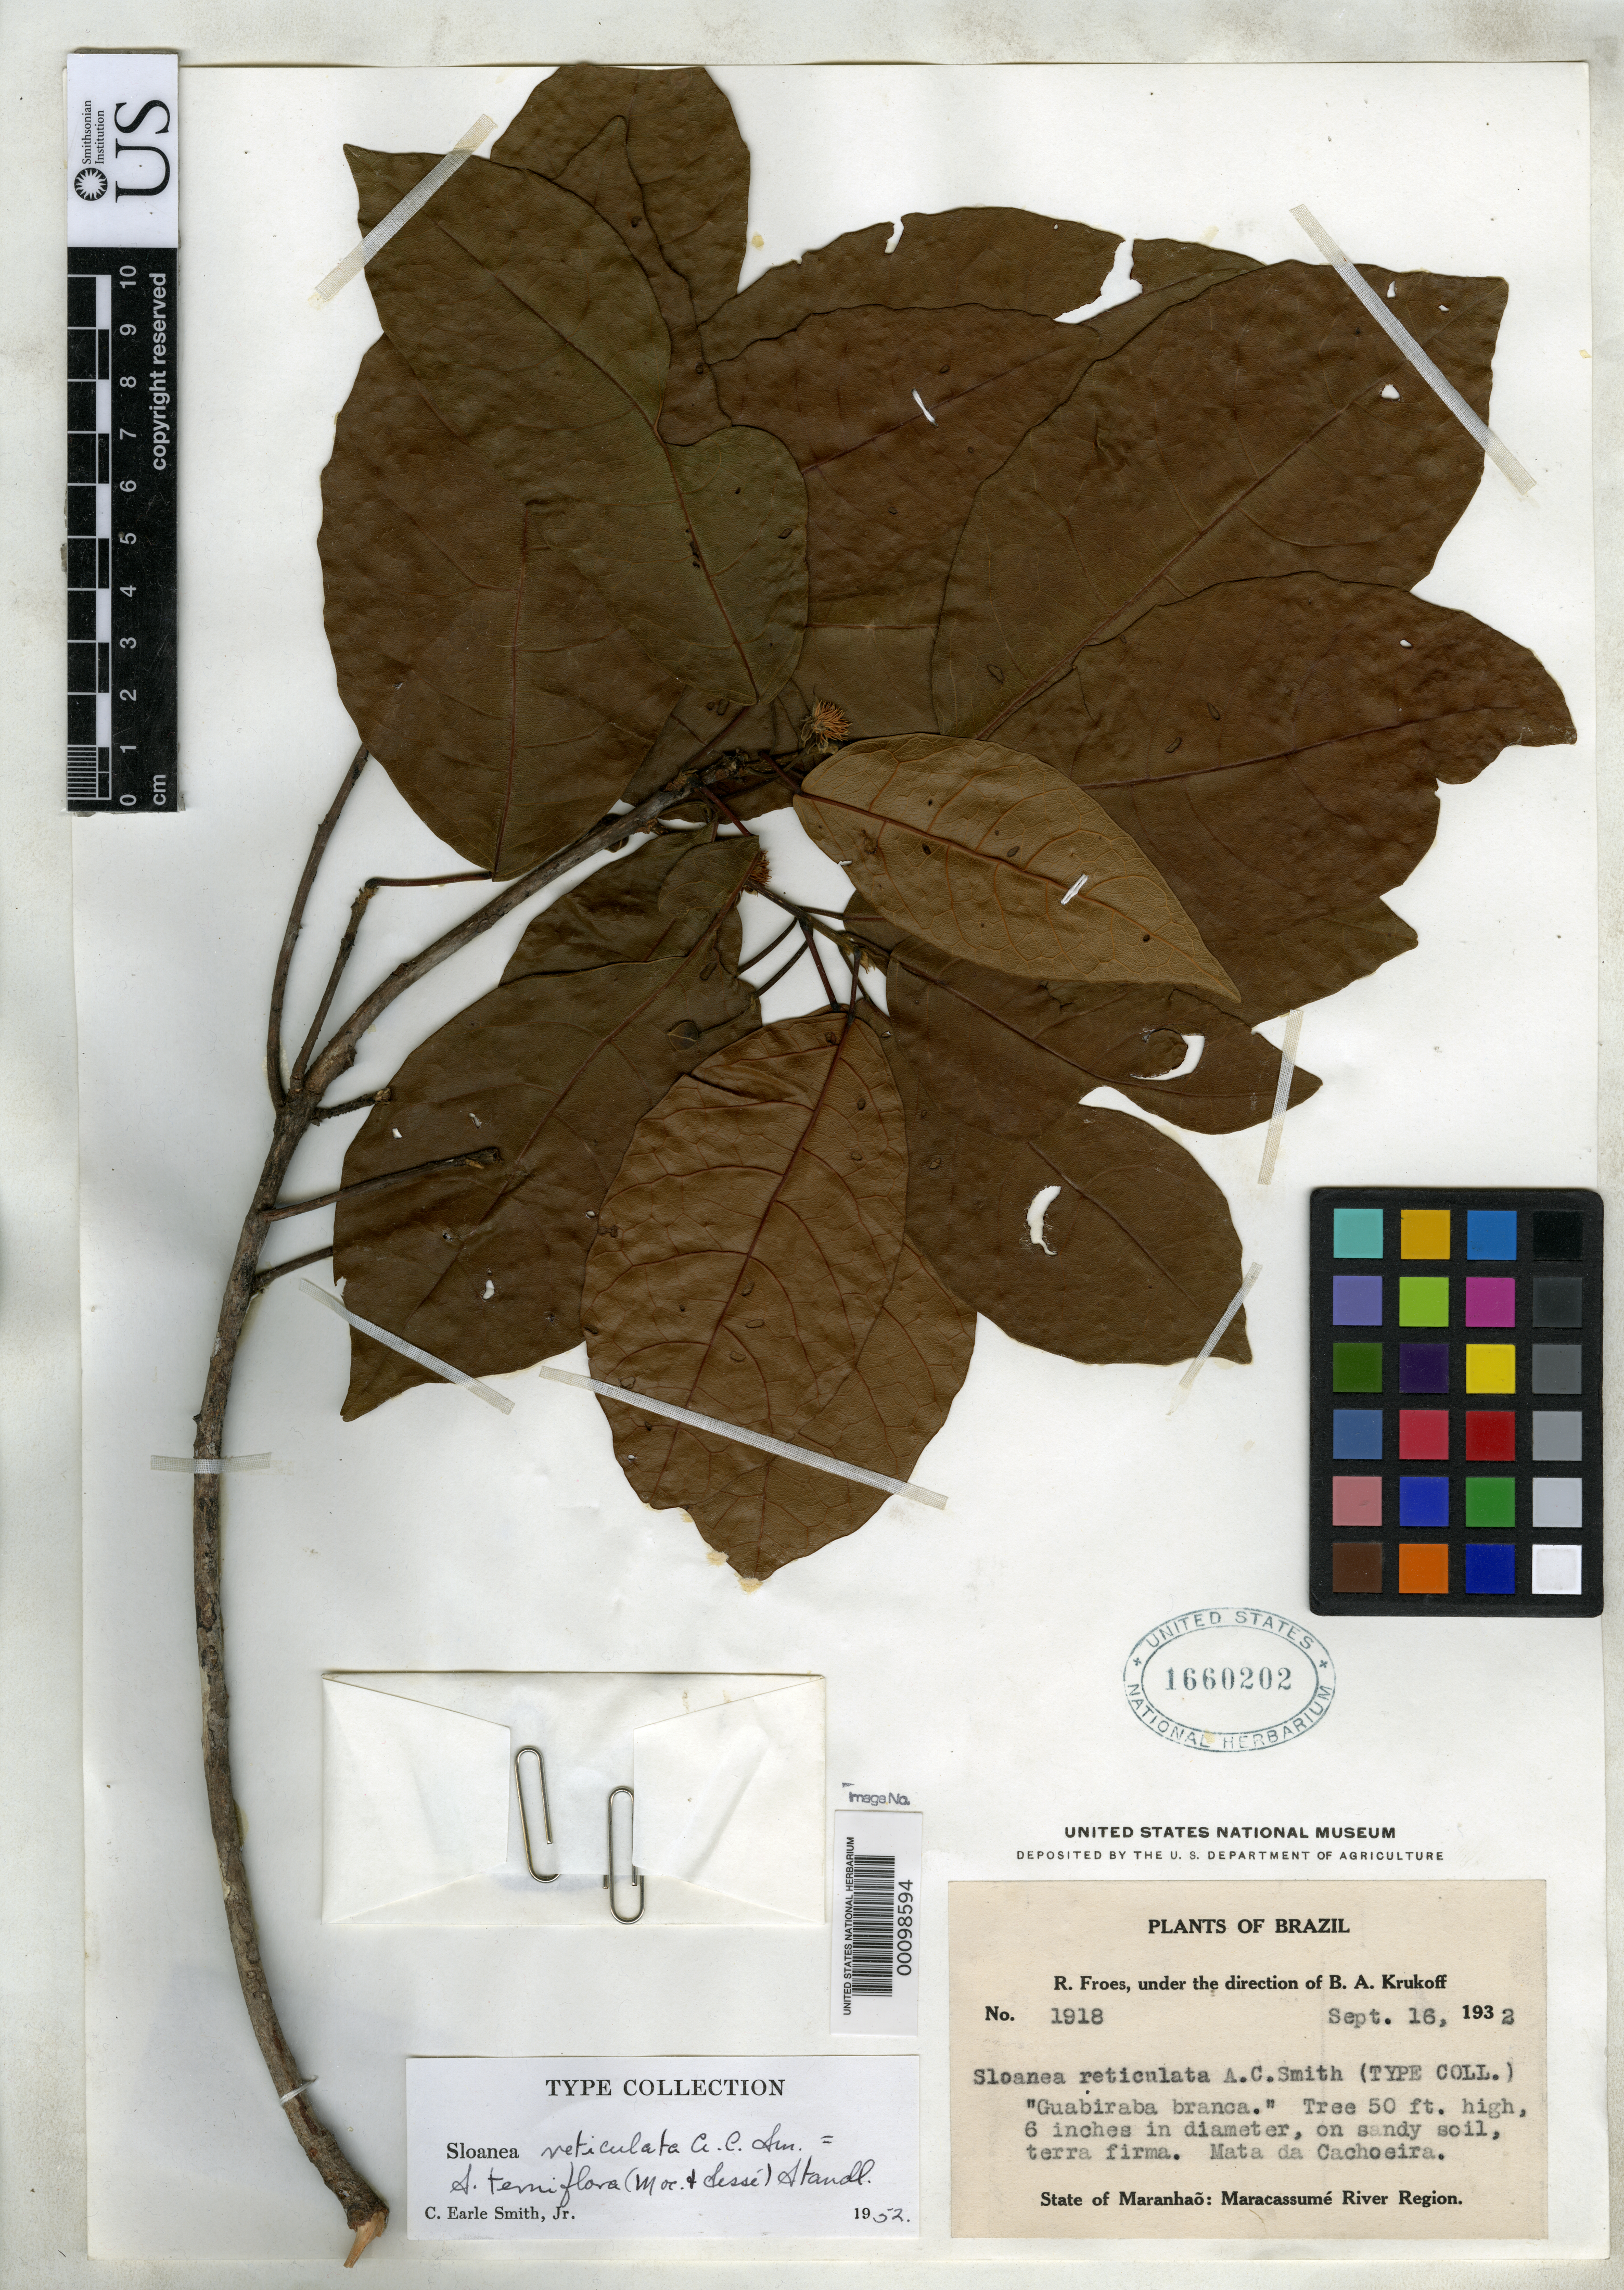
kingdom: Plantae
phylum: Tracheophyta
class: Magnoliopsida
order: Oxalidales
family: Elaeocarpaceae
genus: Sloanea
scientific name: Sloanea reticulata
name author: A.C. Sm.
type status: Isotype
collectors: R. L. Fróes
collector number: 1918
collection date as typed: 16 Sep 1932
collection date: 1932-09-16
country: Brazil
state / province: Maranhão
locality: Maracassume River region.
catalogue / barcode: US 1660202